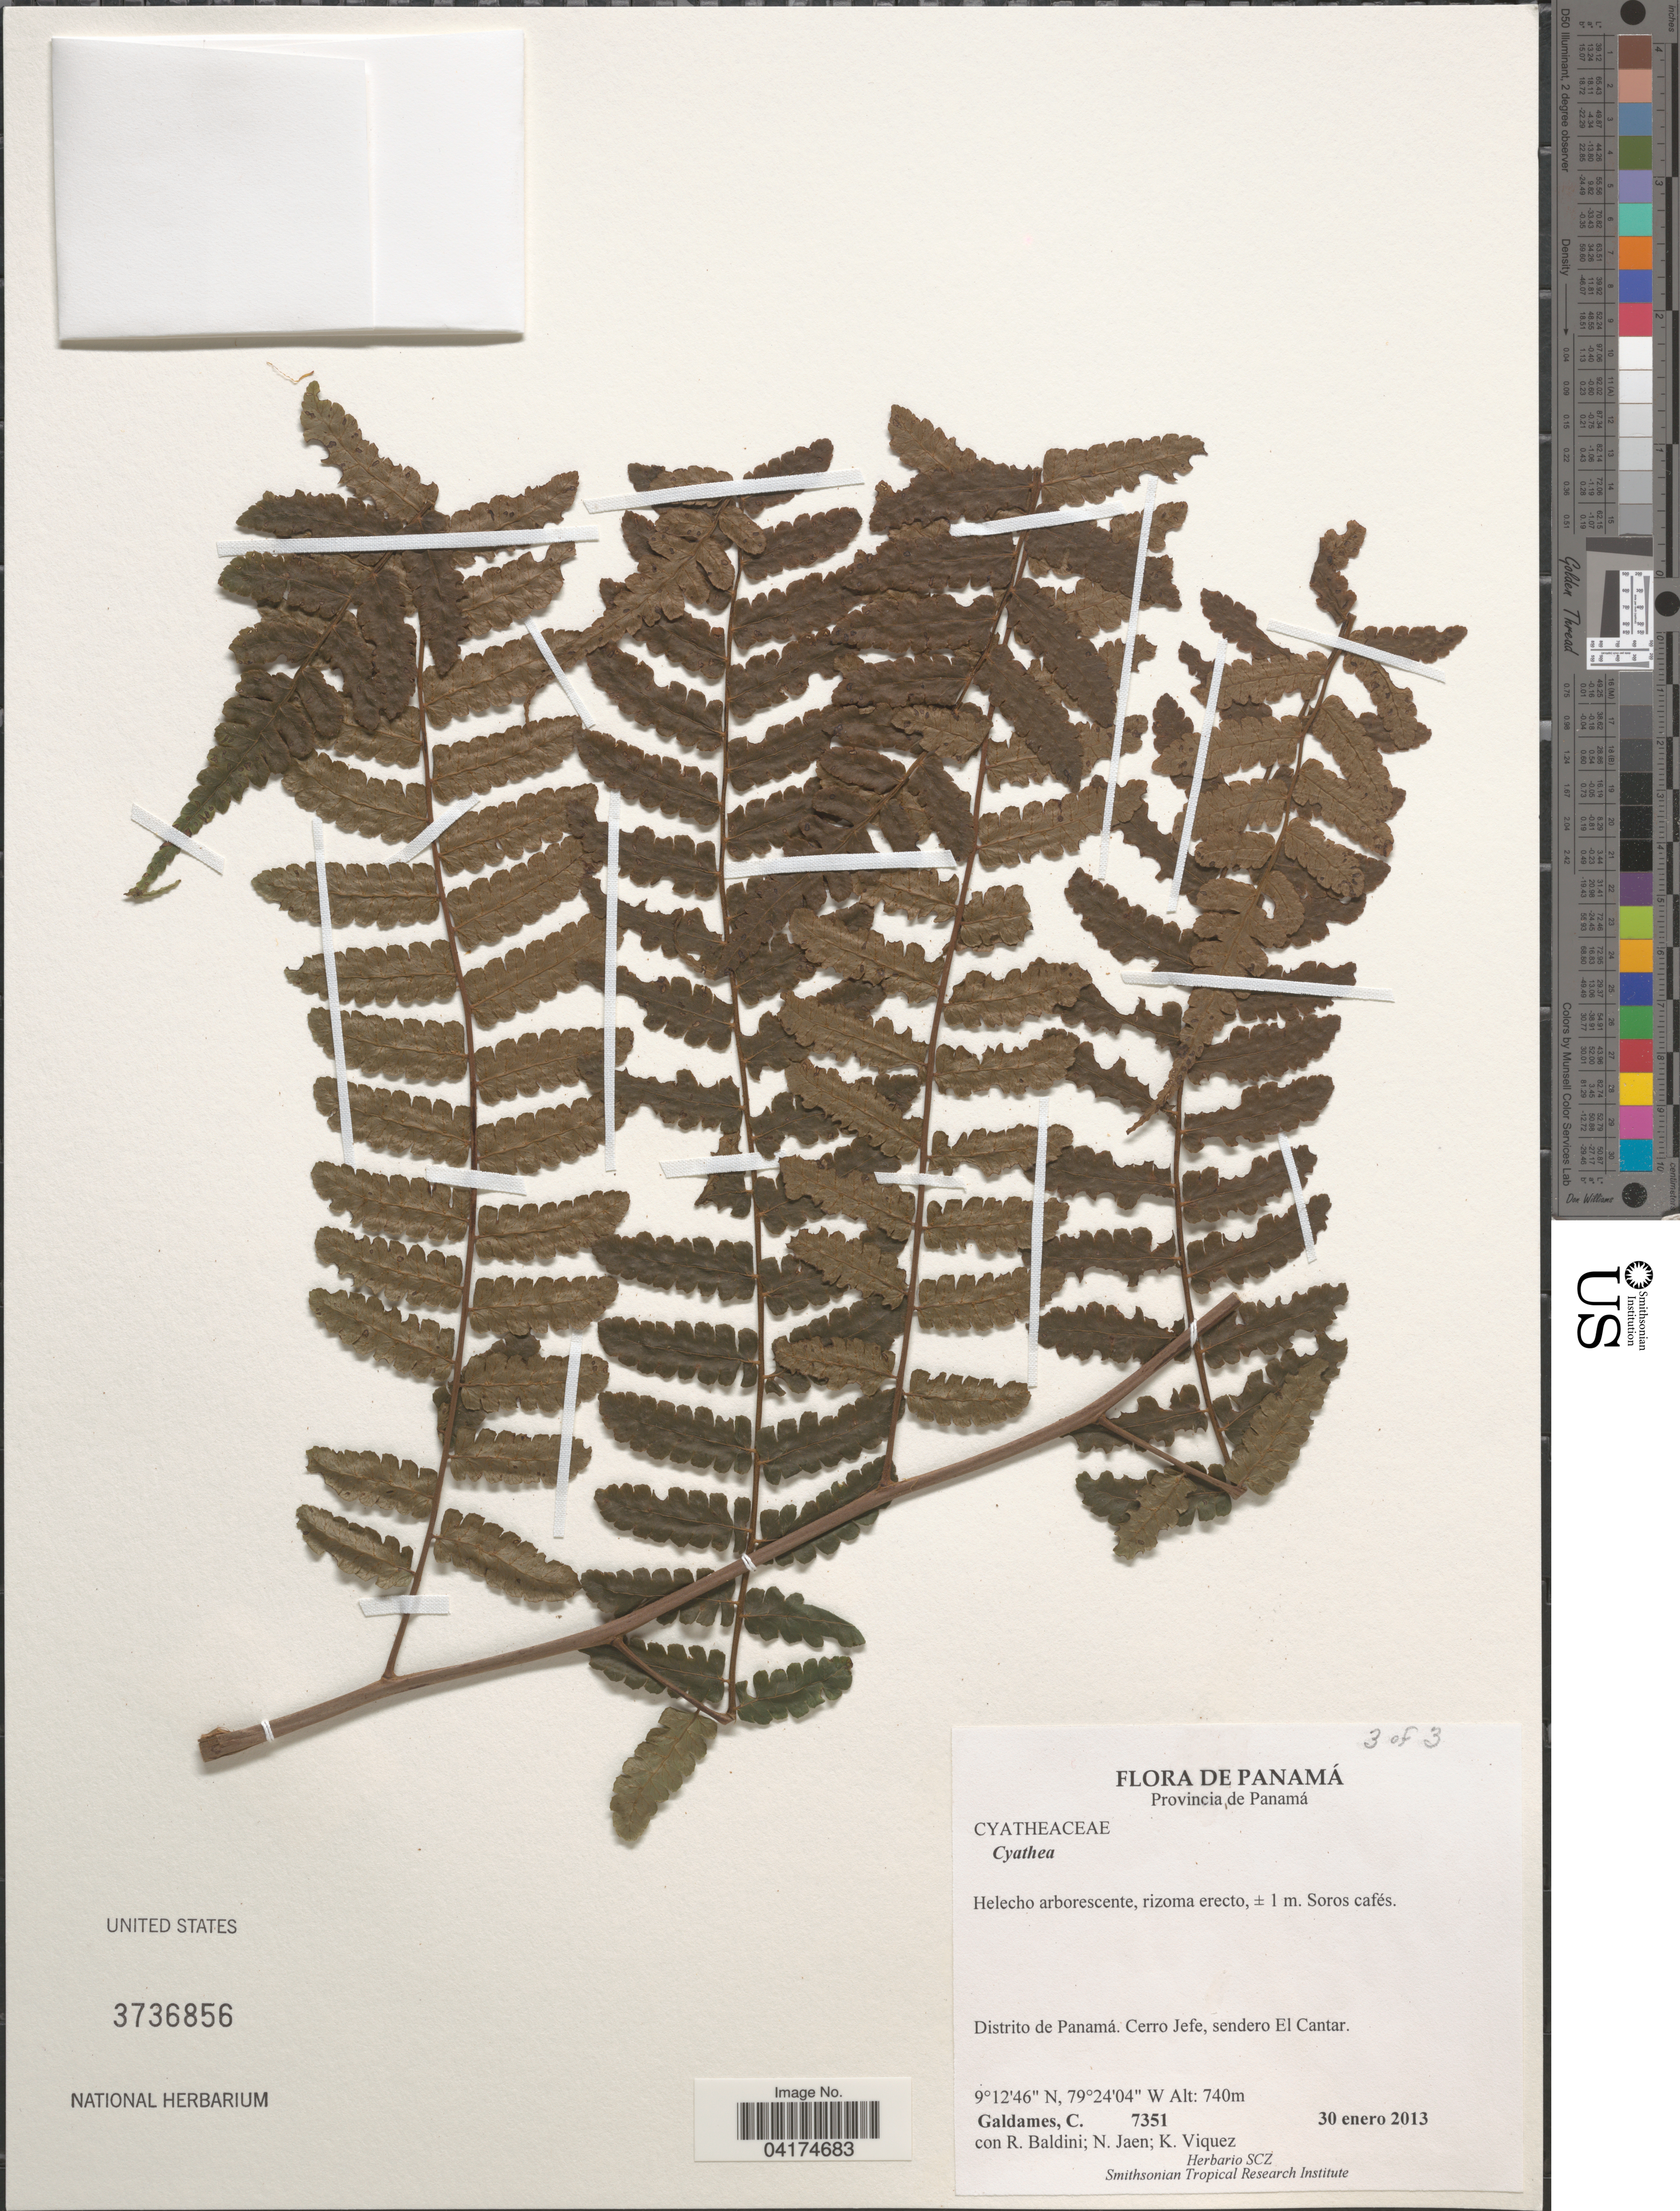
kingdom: Plantae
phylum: Tracheophyta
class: Polypodiopsida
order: Cyatheales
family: Cyatheaceae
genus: Cyathea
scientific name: Cyathea sp.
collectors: C. Galdames, R. Baldini, N. Jaén & K. Viquez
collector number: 7351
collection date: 2013-01-30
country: Panama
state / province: Panamá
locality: Distrito de Panamá. Cerro Jefe, sendero El Cantar.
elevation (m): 740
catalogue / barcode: US 3736856